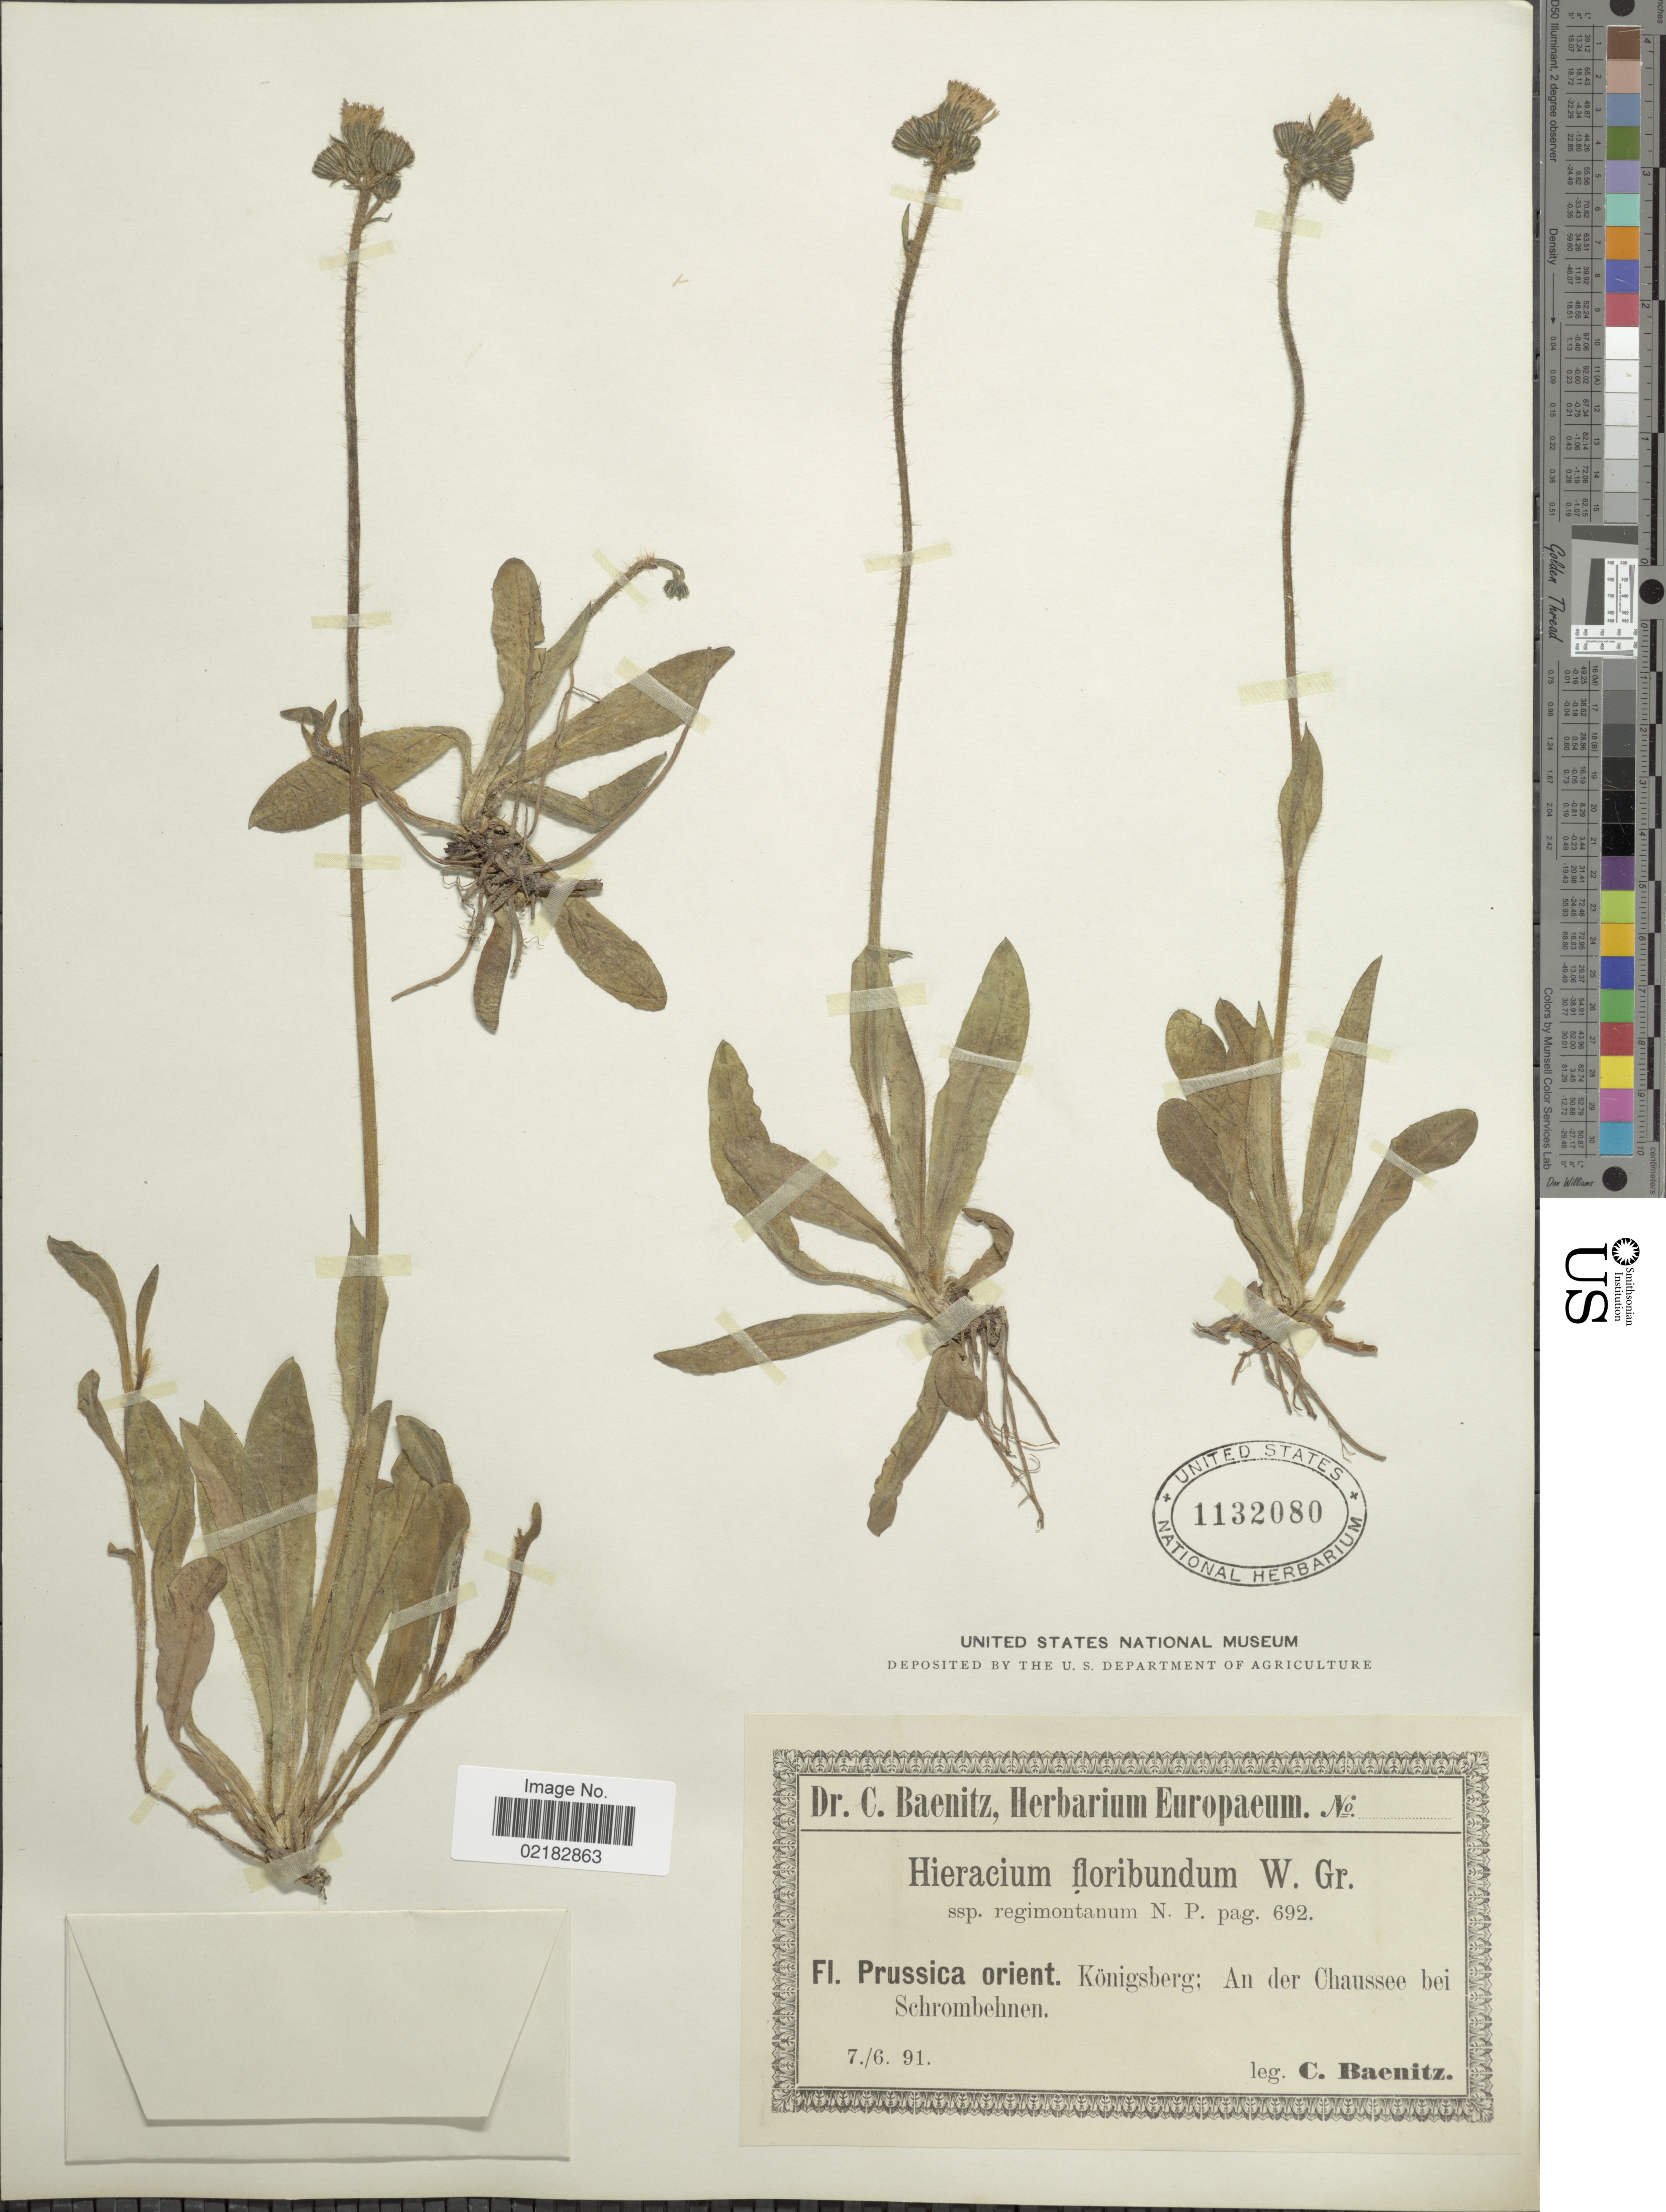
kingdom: Plantae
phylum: Tracheophyta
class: Magnoliopsida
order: Asterales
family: Asteraceae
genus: Pilosella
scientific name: Pilosella floribunda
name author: (Wimm. & Grab.) Fr. a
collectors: C. G. Baenitz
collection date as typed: Transcribed d/m/y: 7/6/91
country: Germany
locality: Prussica orient. Konigsberg: An der Chaussee bei Schrombehnen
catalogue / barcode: US 1132080